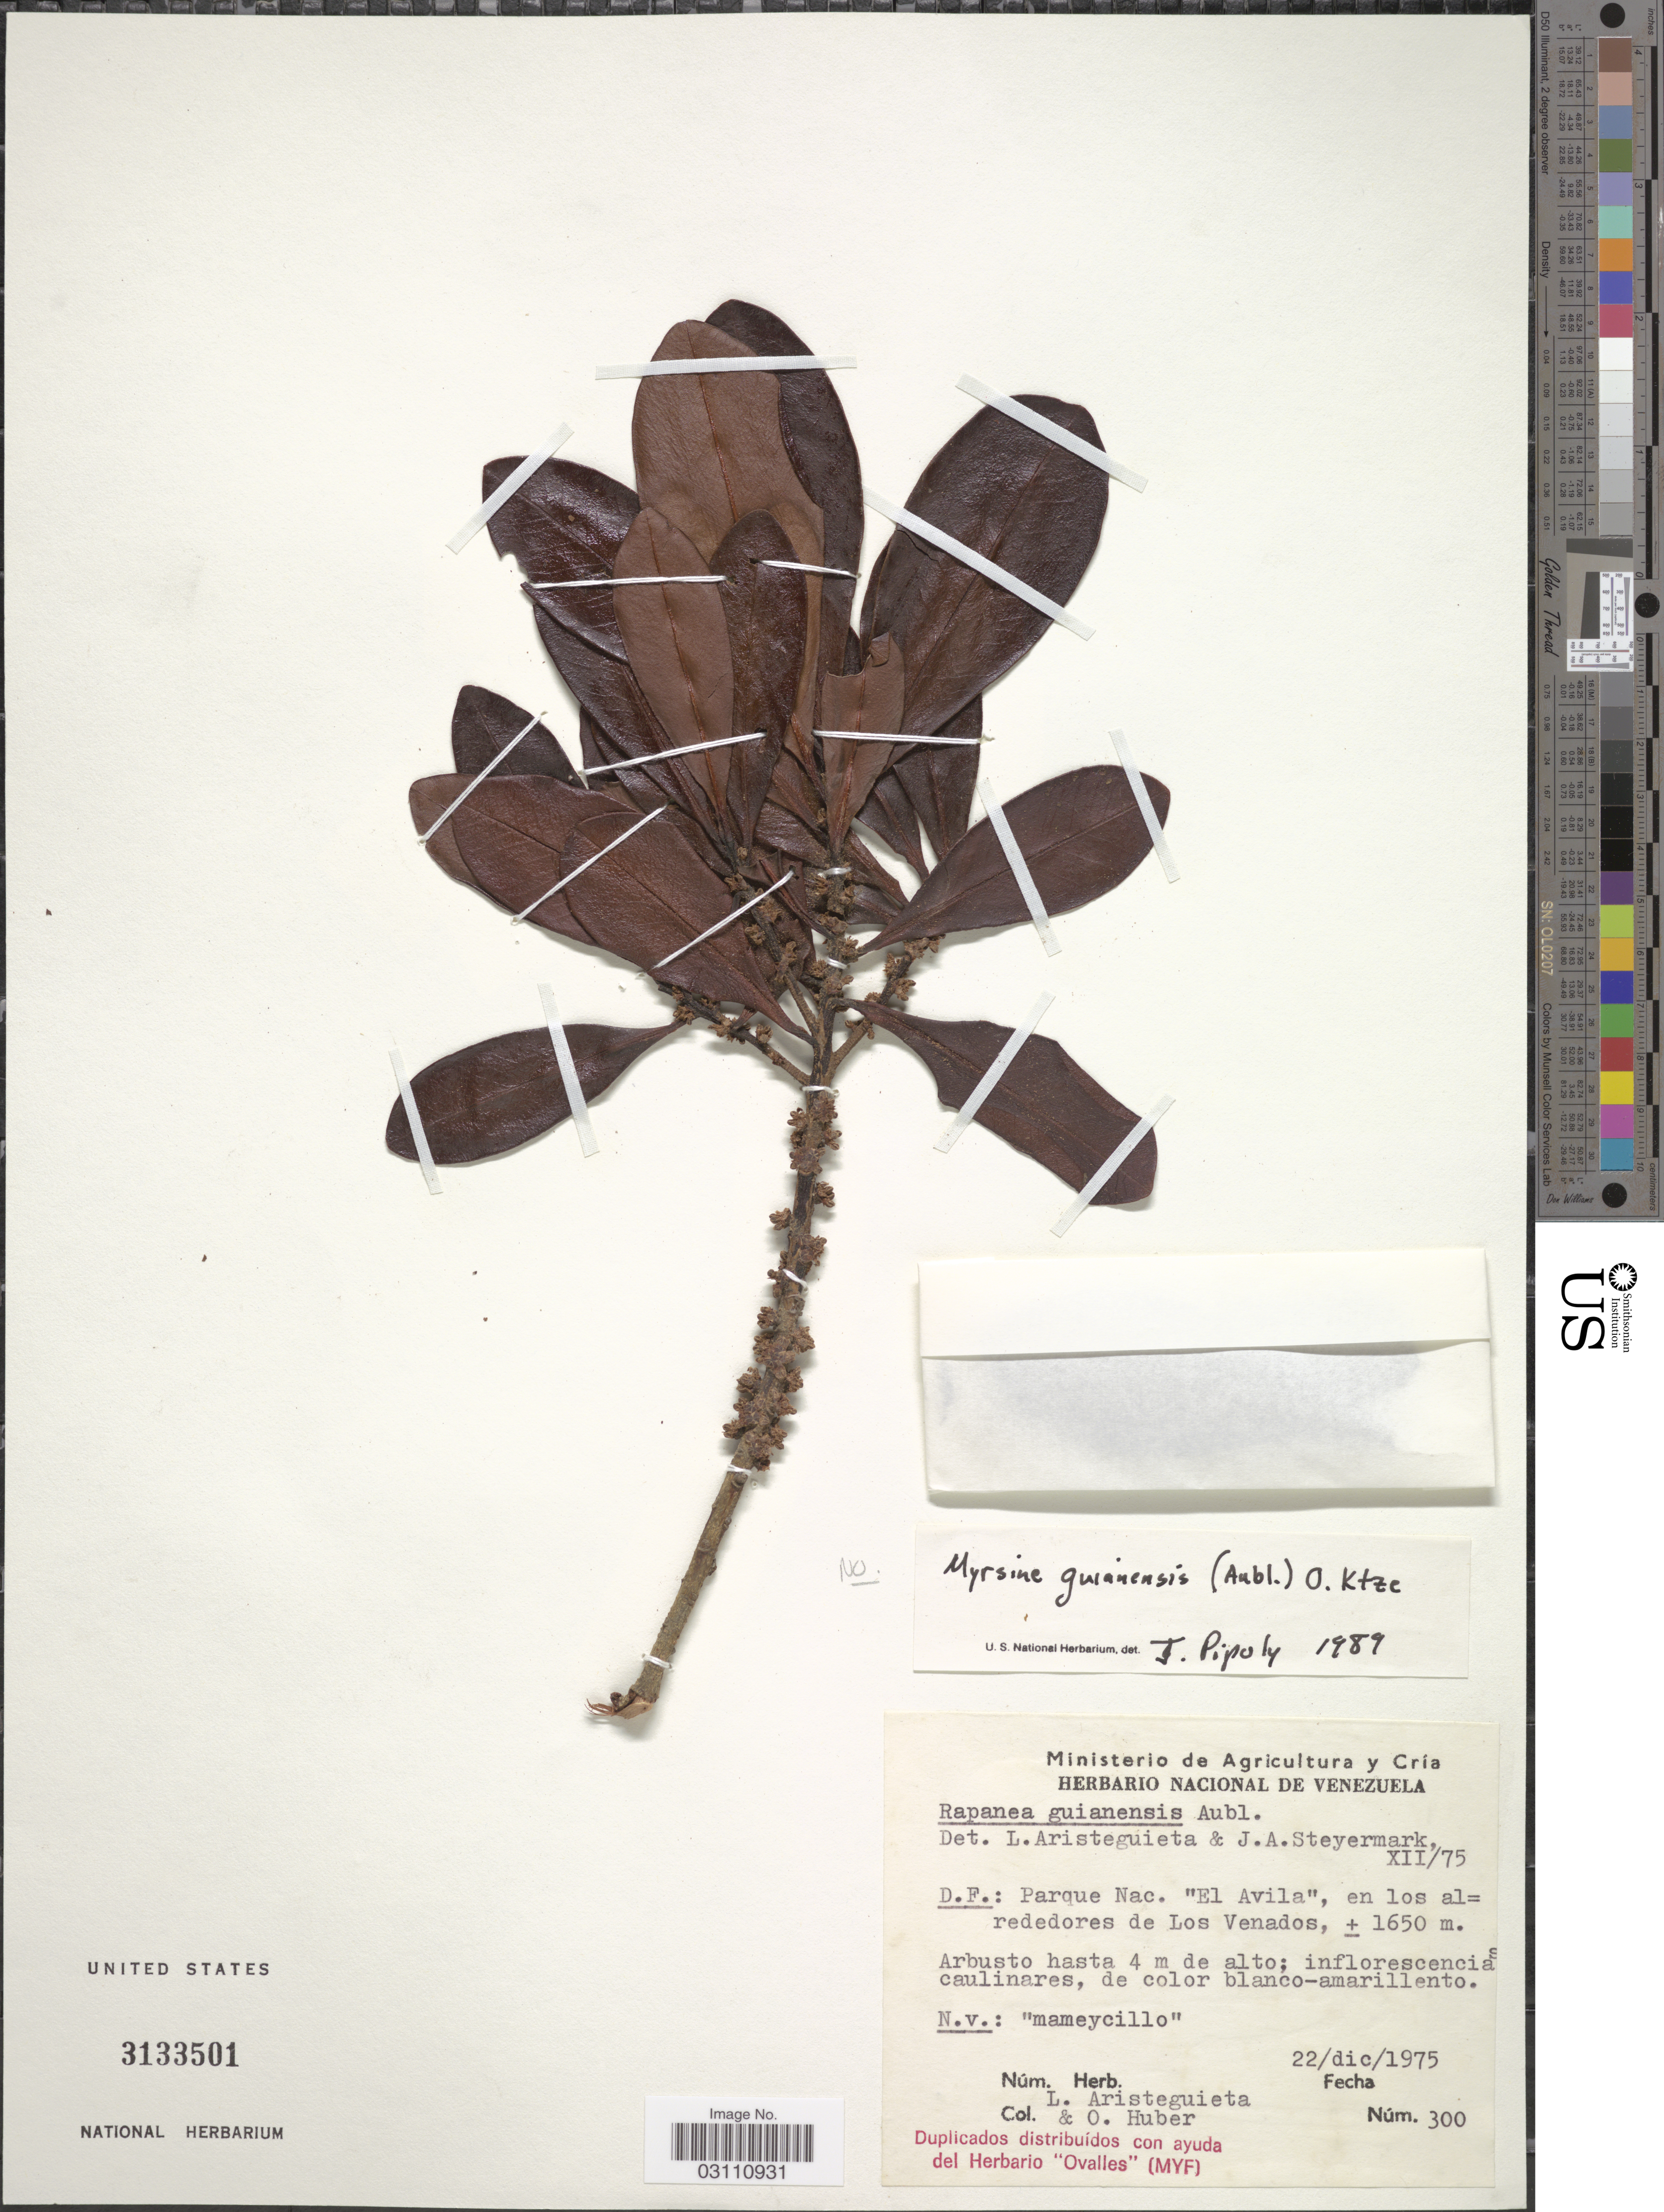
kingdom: Plantae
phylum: Tracheophyta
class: Magnoliopsida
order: Ericales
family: Primulaceae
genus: Ardisia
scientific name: Ardisia guianensis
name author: (Aubl.) Mez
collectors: L. Aristeguieta & O. Huber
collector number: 300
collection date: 1975-12-22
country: Venezuela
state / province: Miranda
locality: D.F.: Parque Nac. "El Avila", en los alrededores de Los Venados.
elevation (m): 1650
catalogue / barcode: US 3133501